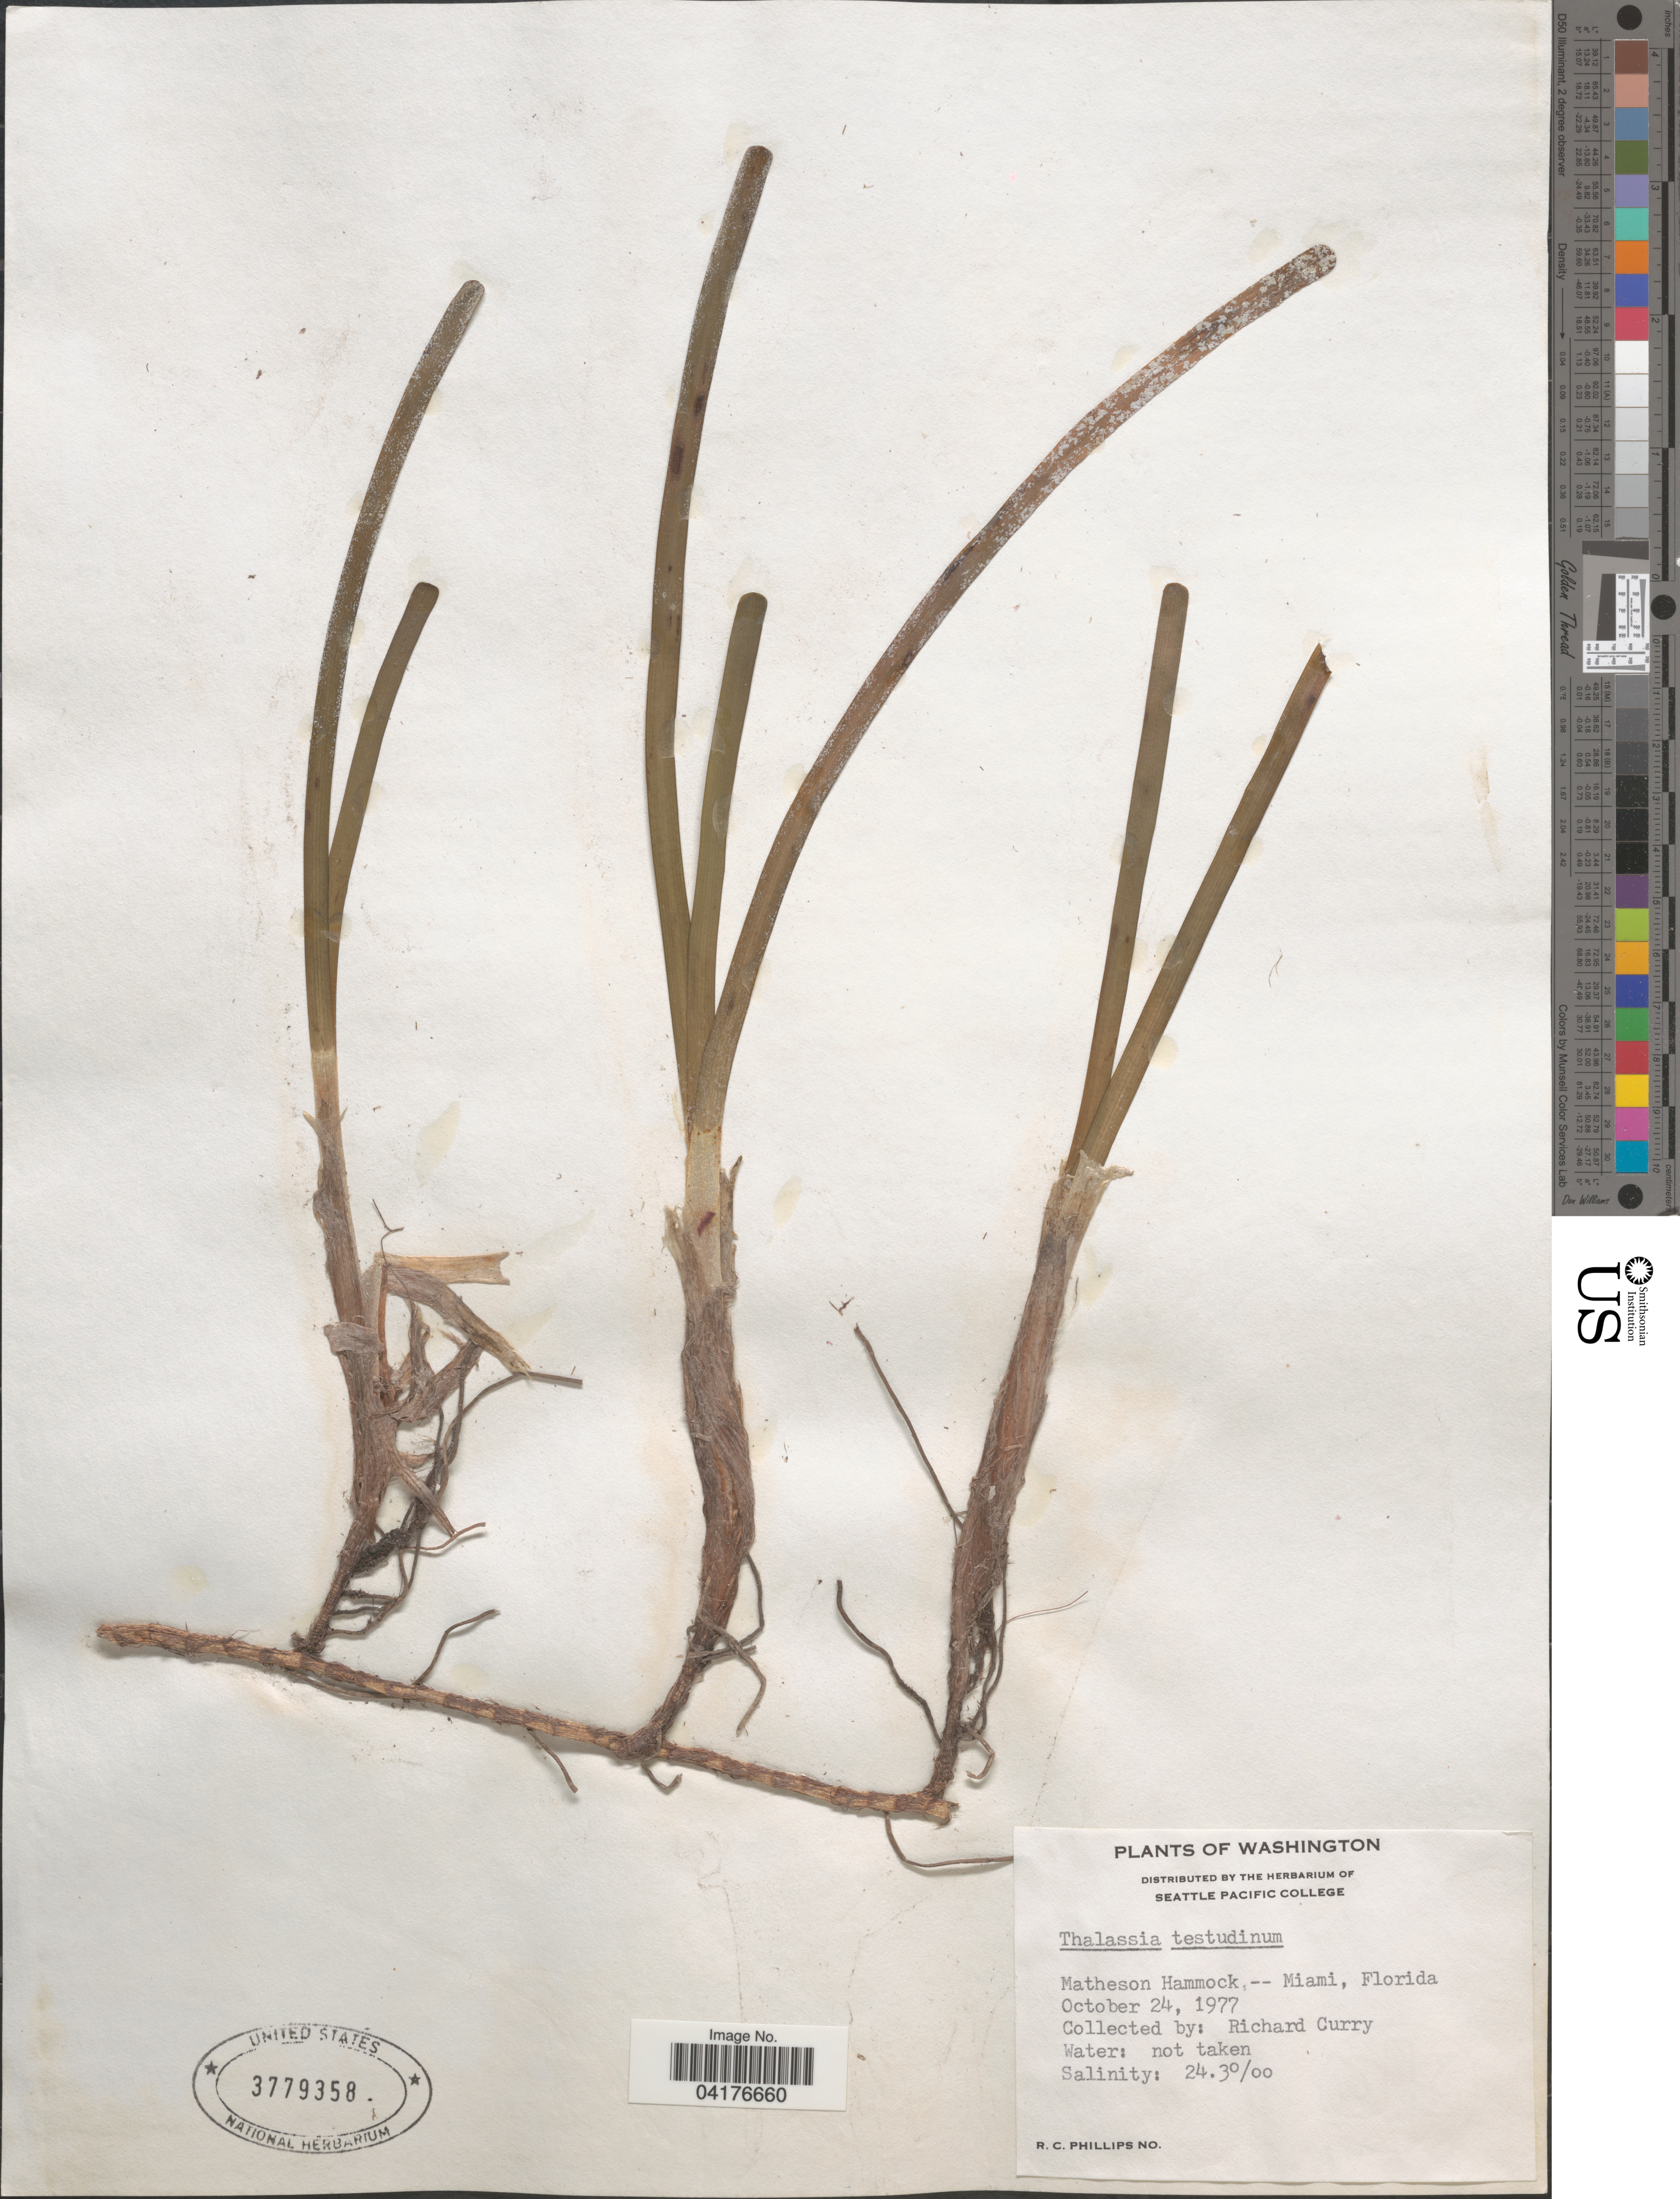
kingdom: Plantae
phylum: Tracheophyta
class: Liliopsida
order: Alismatales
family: Hydrocharitaceae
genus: Thalassia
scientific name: Thalassia testudinum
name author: Banks & Sol. ex K.D. Koenig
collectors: R. Curry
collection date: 1977-10-24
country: United States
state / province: Florida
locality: Matheson Hammock -- Miami.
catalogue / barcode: US 3779358